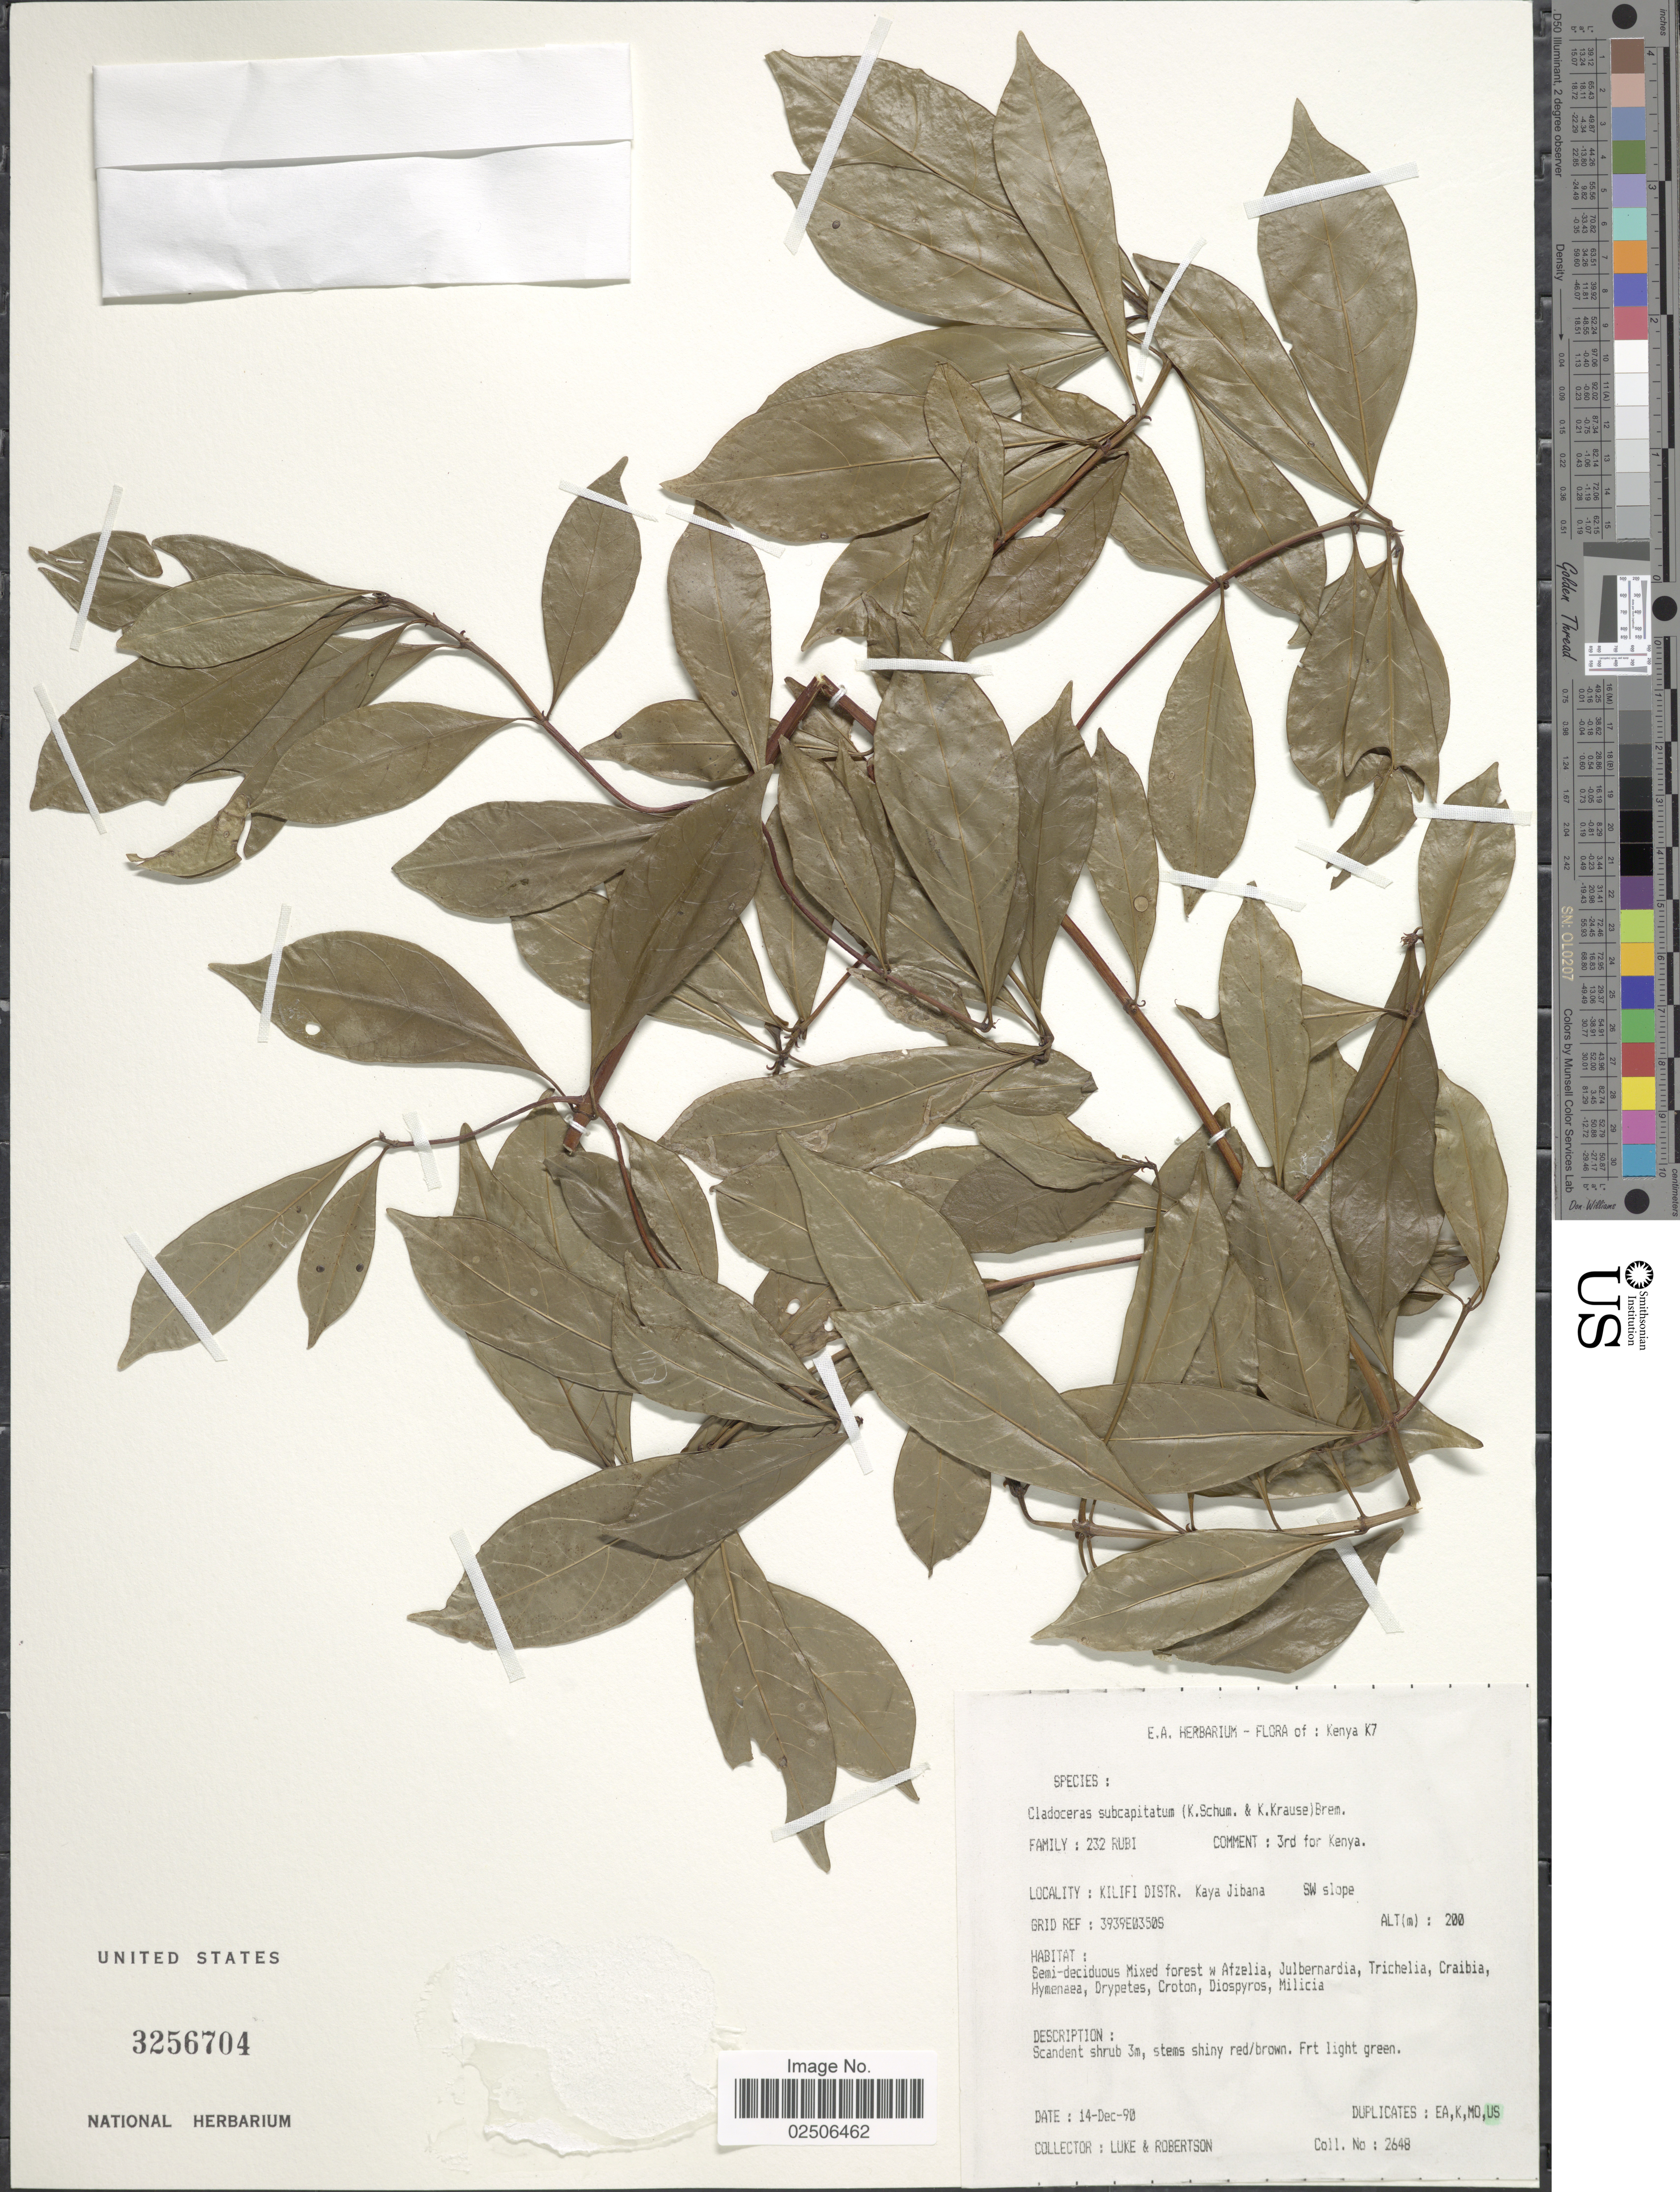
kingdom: Plantae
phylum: Tracheophyta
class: Magnoliopsida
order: Gentianales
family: Rubiaceae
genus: Cladoceras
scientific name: Cladoceras subcapitata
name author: K. Schum. & K. Krause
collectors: -. Luke & -. Robertson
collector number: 2648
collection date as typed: Transcribed d/m/y: 14/12/90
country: Kenya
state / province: Kilifi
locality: Kemnya K7, Kaya Jibana, SW slope, GRID REF: 3939E0350S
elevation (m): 200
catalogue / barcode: US 3256704